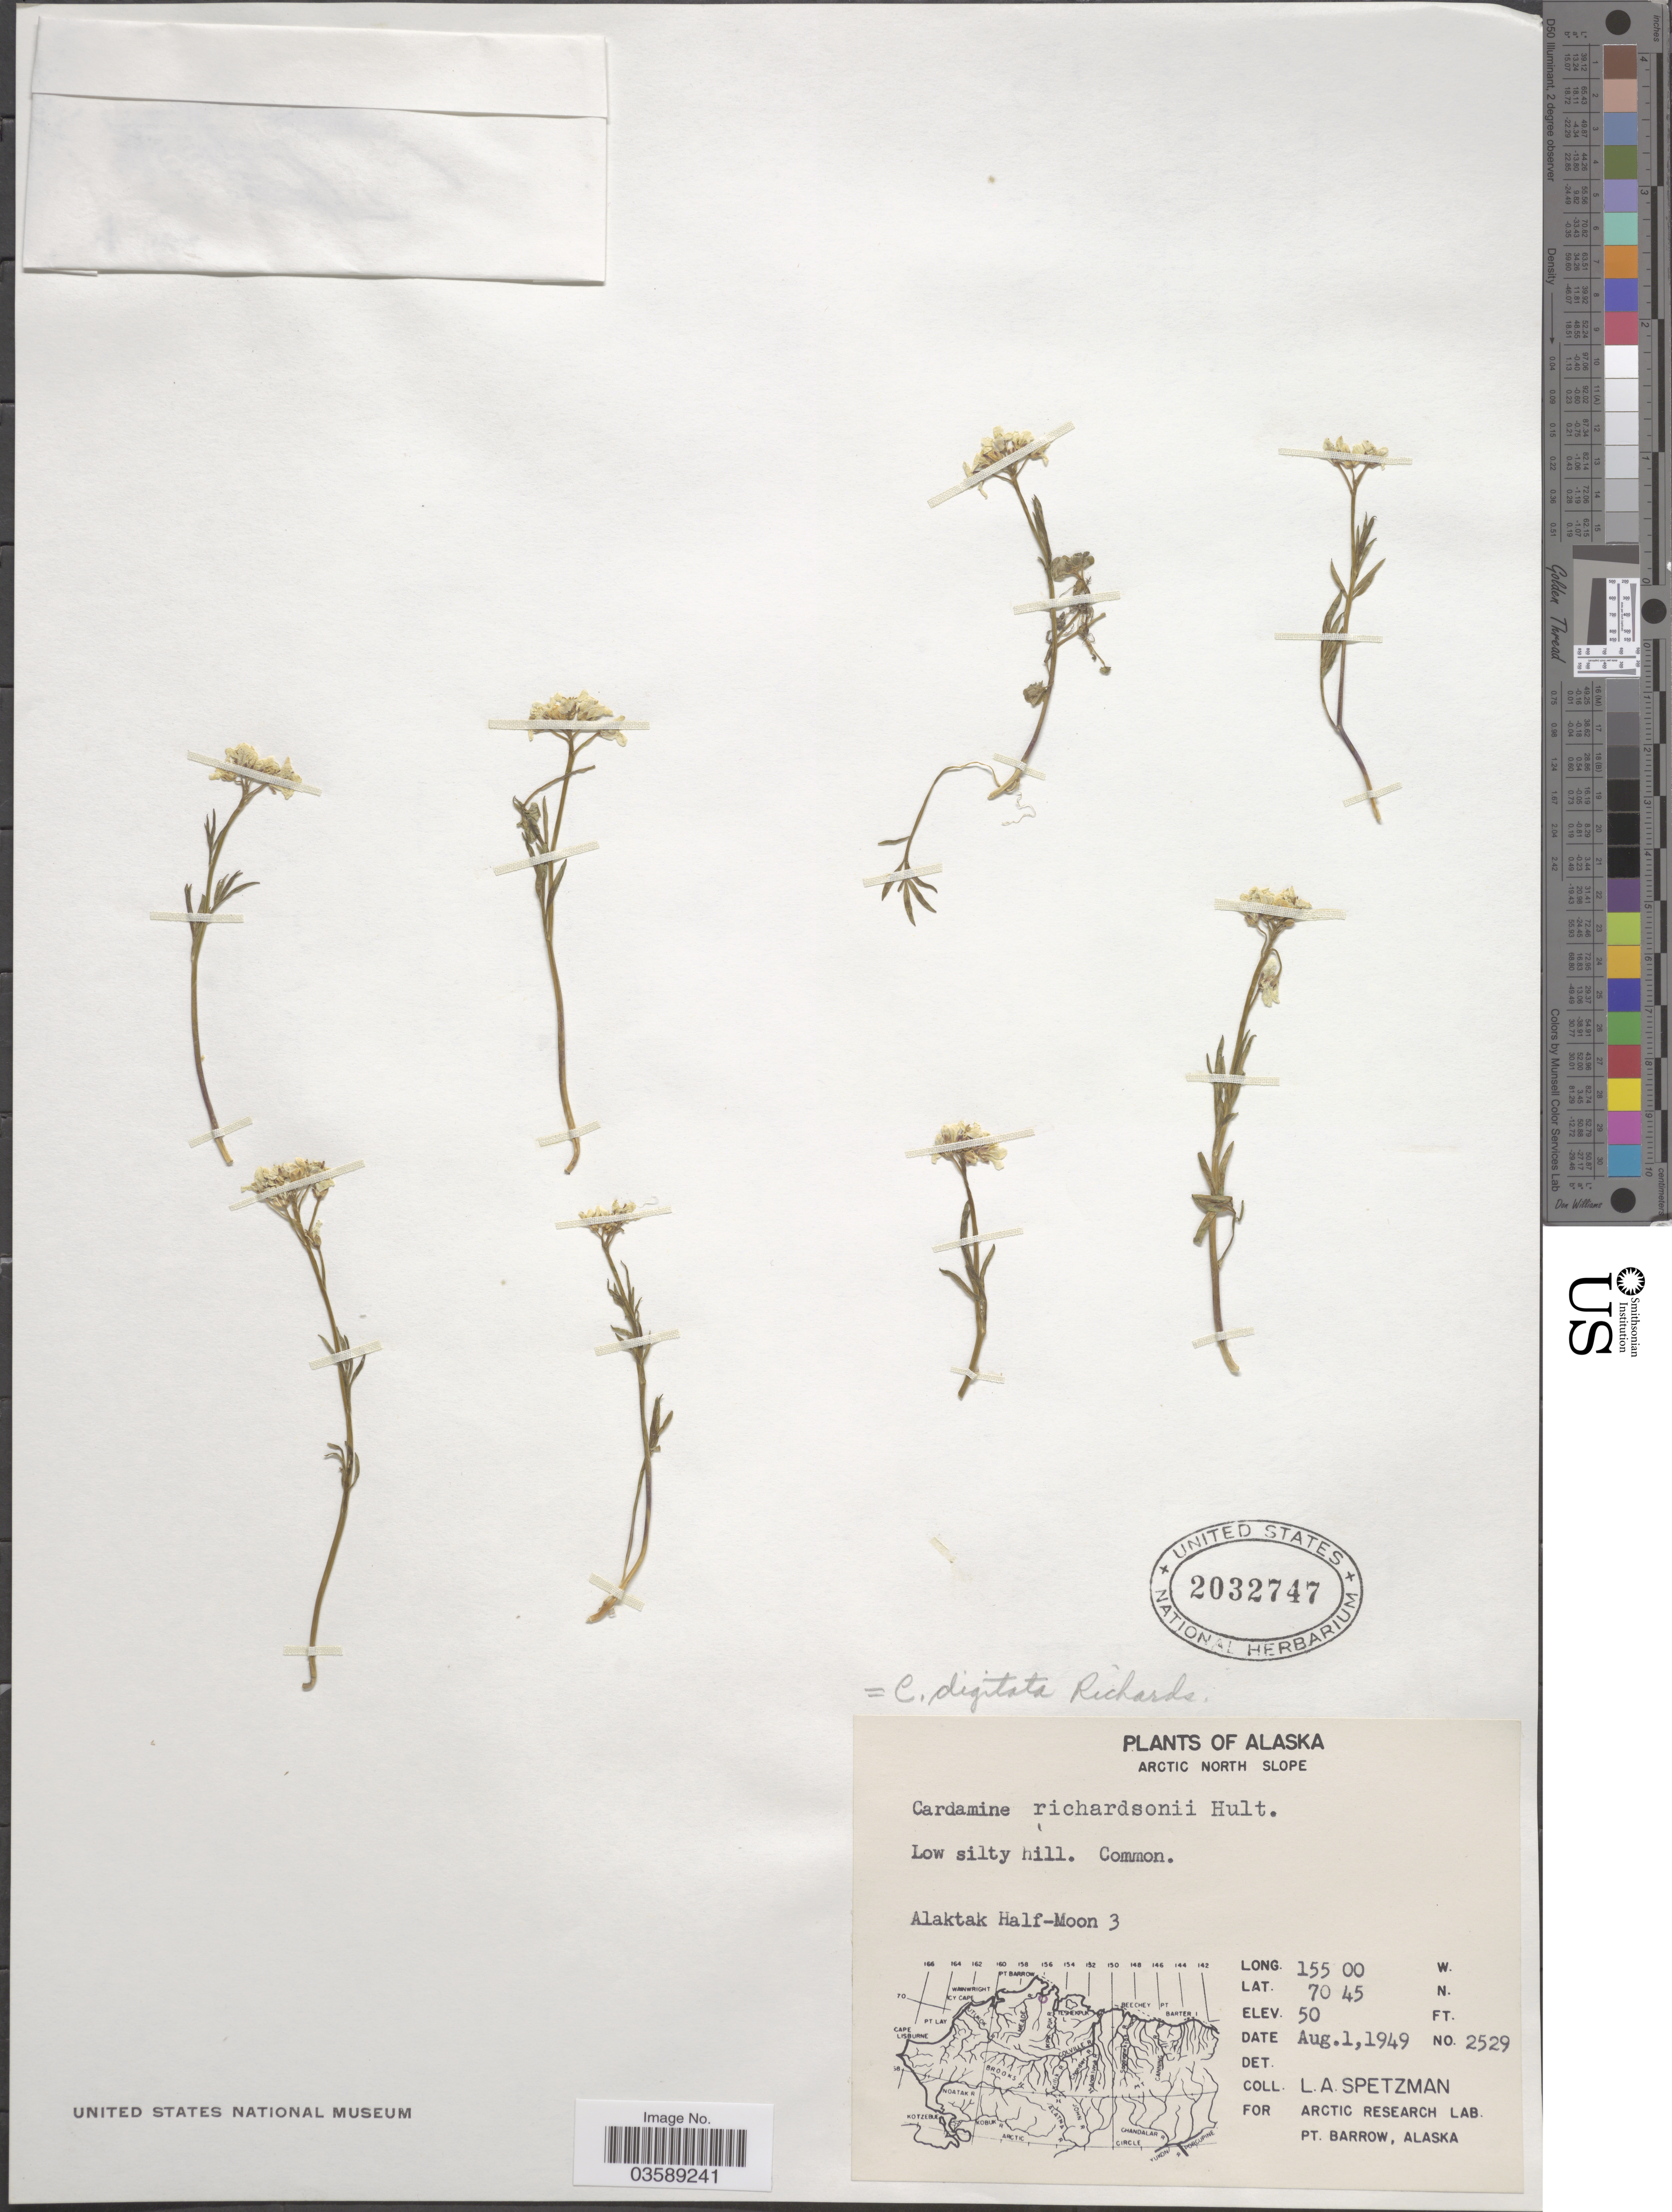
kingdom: Plantae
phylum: Tracheophyta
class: Magnoliopsida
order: Brassicales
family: Brassicaceae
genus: Cardamine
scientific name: Cardamine digitata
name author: Richardson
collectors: L. Spetzman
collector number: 2529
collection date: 1949-08-01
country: United States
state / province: Alaska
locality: Arctic North Slope. Alaktak Half-Moon 3.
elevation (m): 15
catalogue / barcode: US 2032747